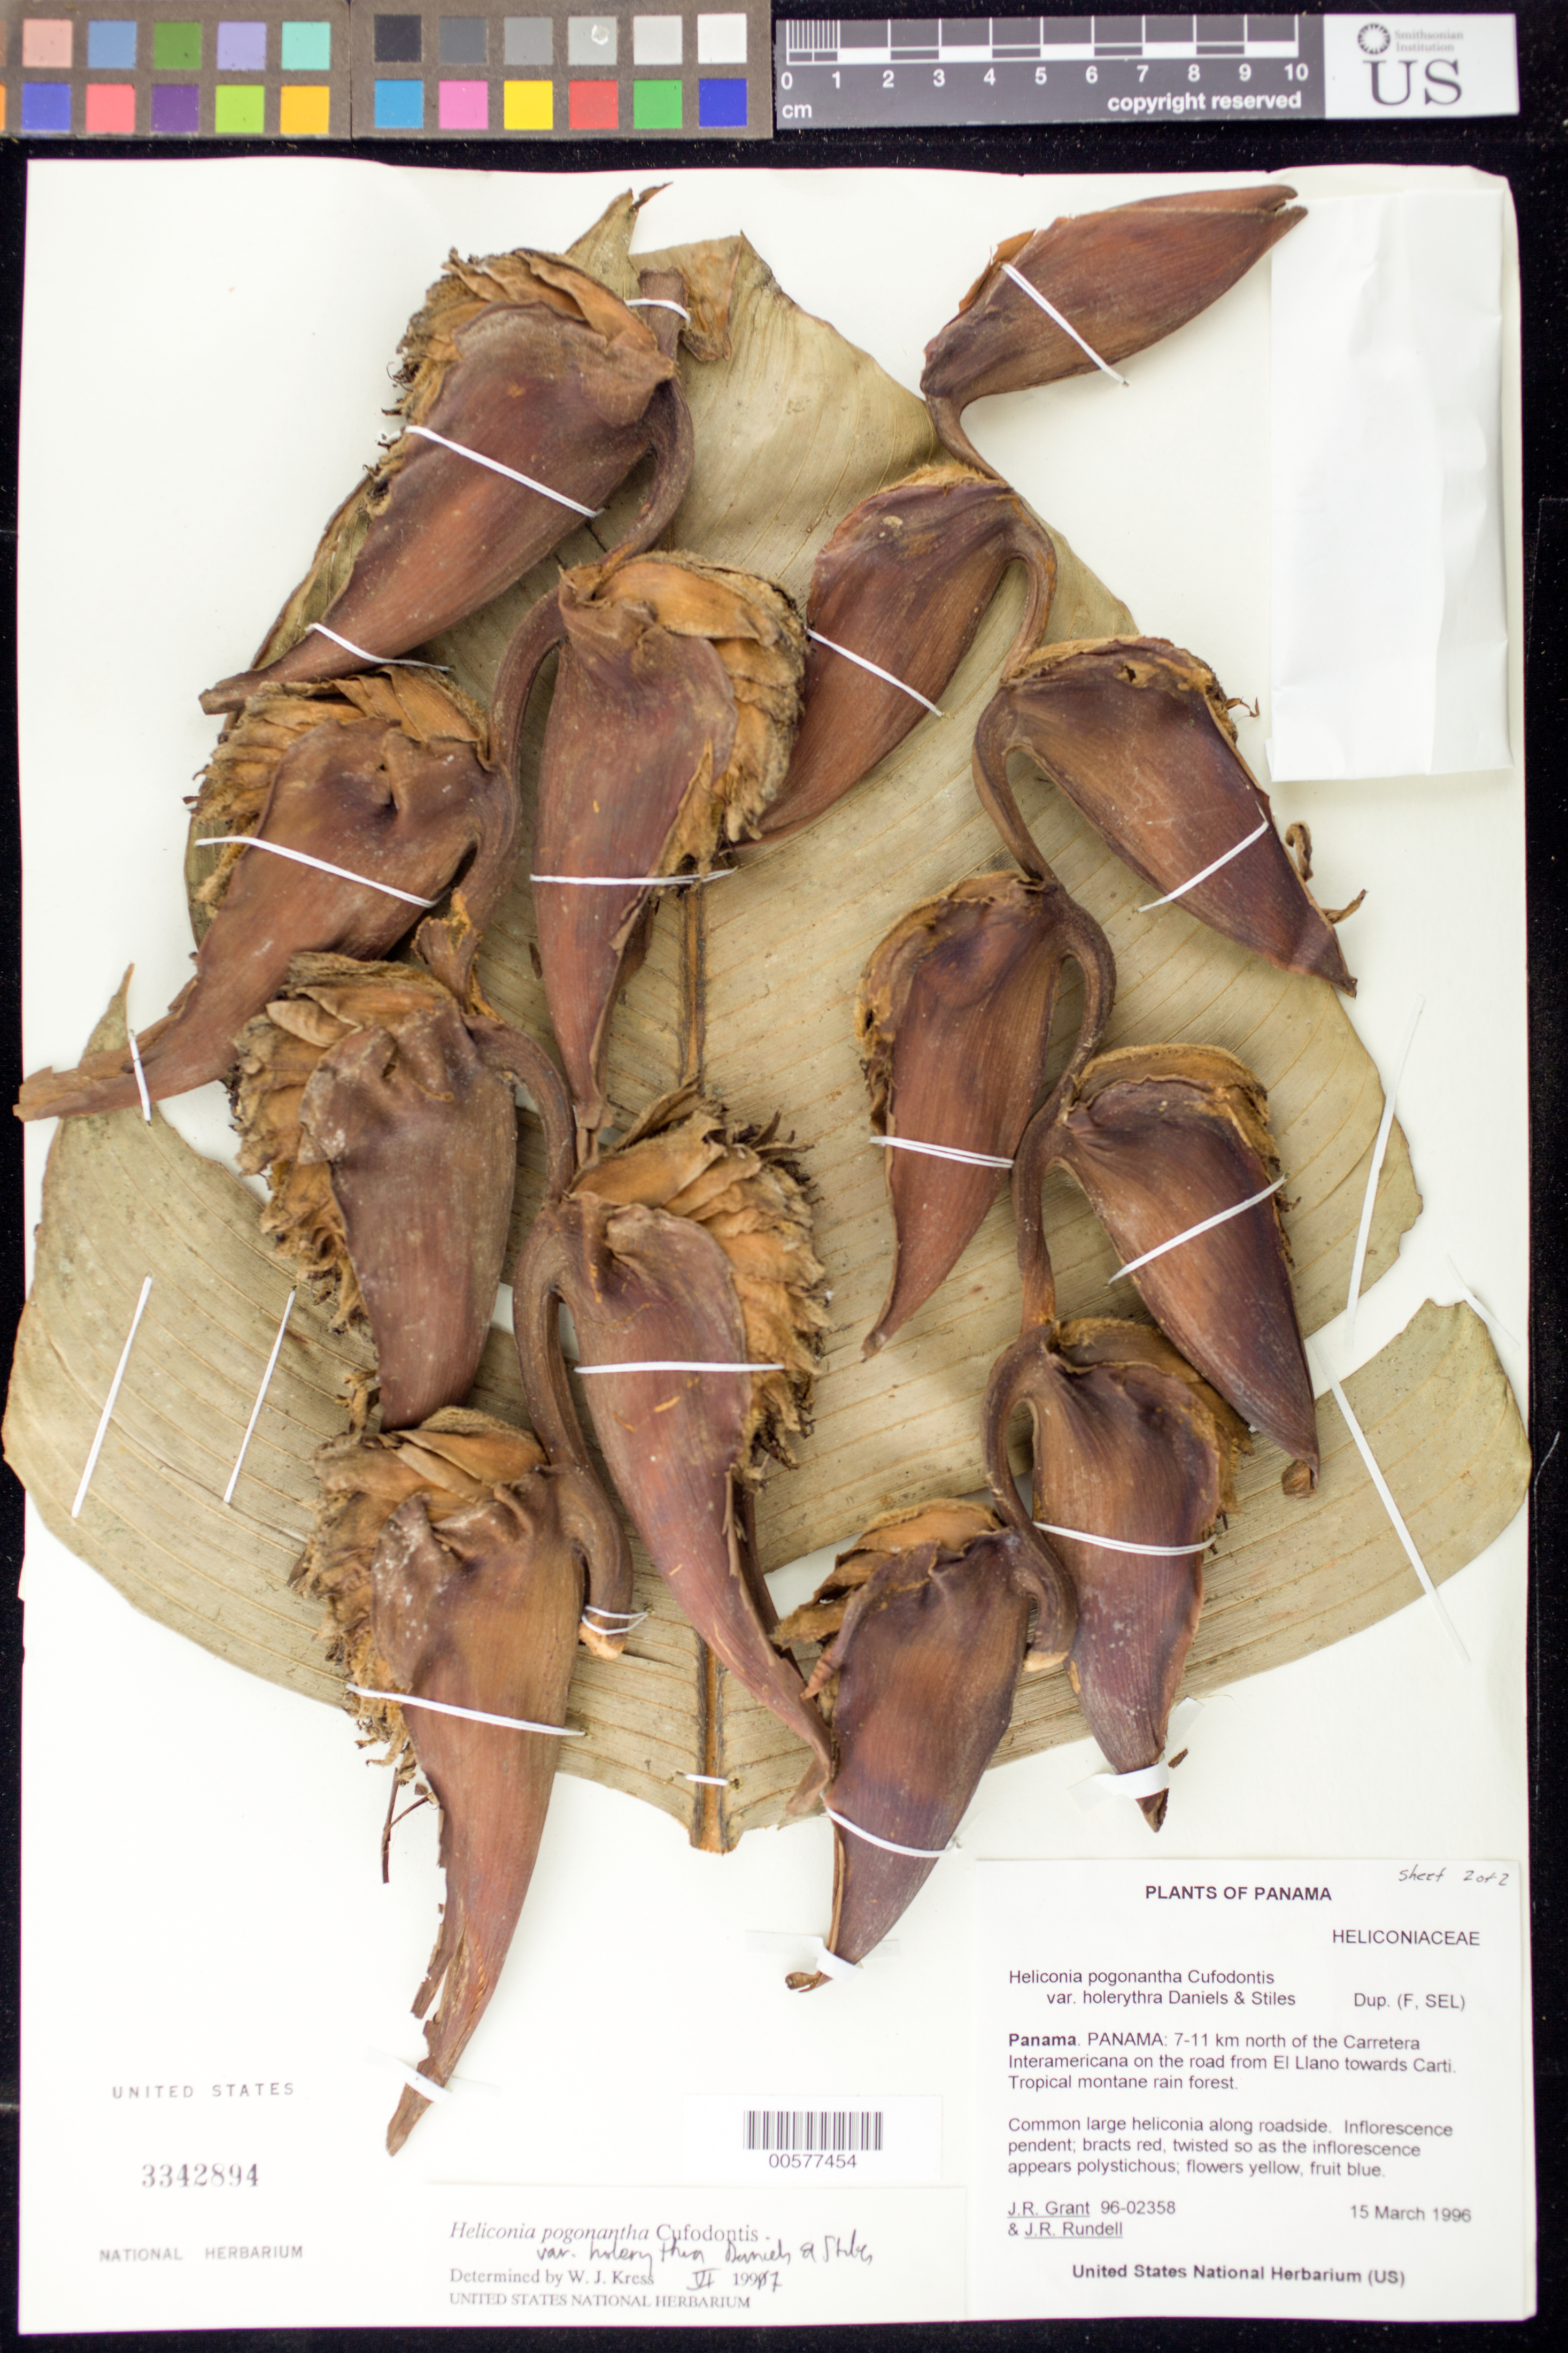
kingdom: Plantae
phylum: Tracheophyta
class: Liliopsida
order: Zingiberales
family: Heliconiaceae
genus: Heliconia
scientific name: Heliconia pogonantha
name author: Cufod.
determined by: Kress, W. J., (US), Smithsonian Institution - National Museum of Natural History (UNITED STATES)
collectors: J. R. Grant & J. R. Rundell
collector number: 96-02358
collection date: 1996-03-15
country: Panama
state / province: Panamá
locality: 7-11 km N of the Carretera Interamericana on the road from El Llano toward Carti.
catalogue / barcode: US 3342894